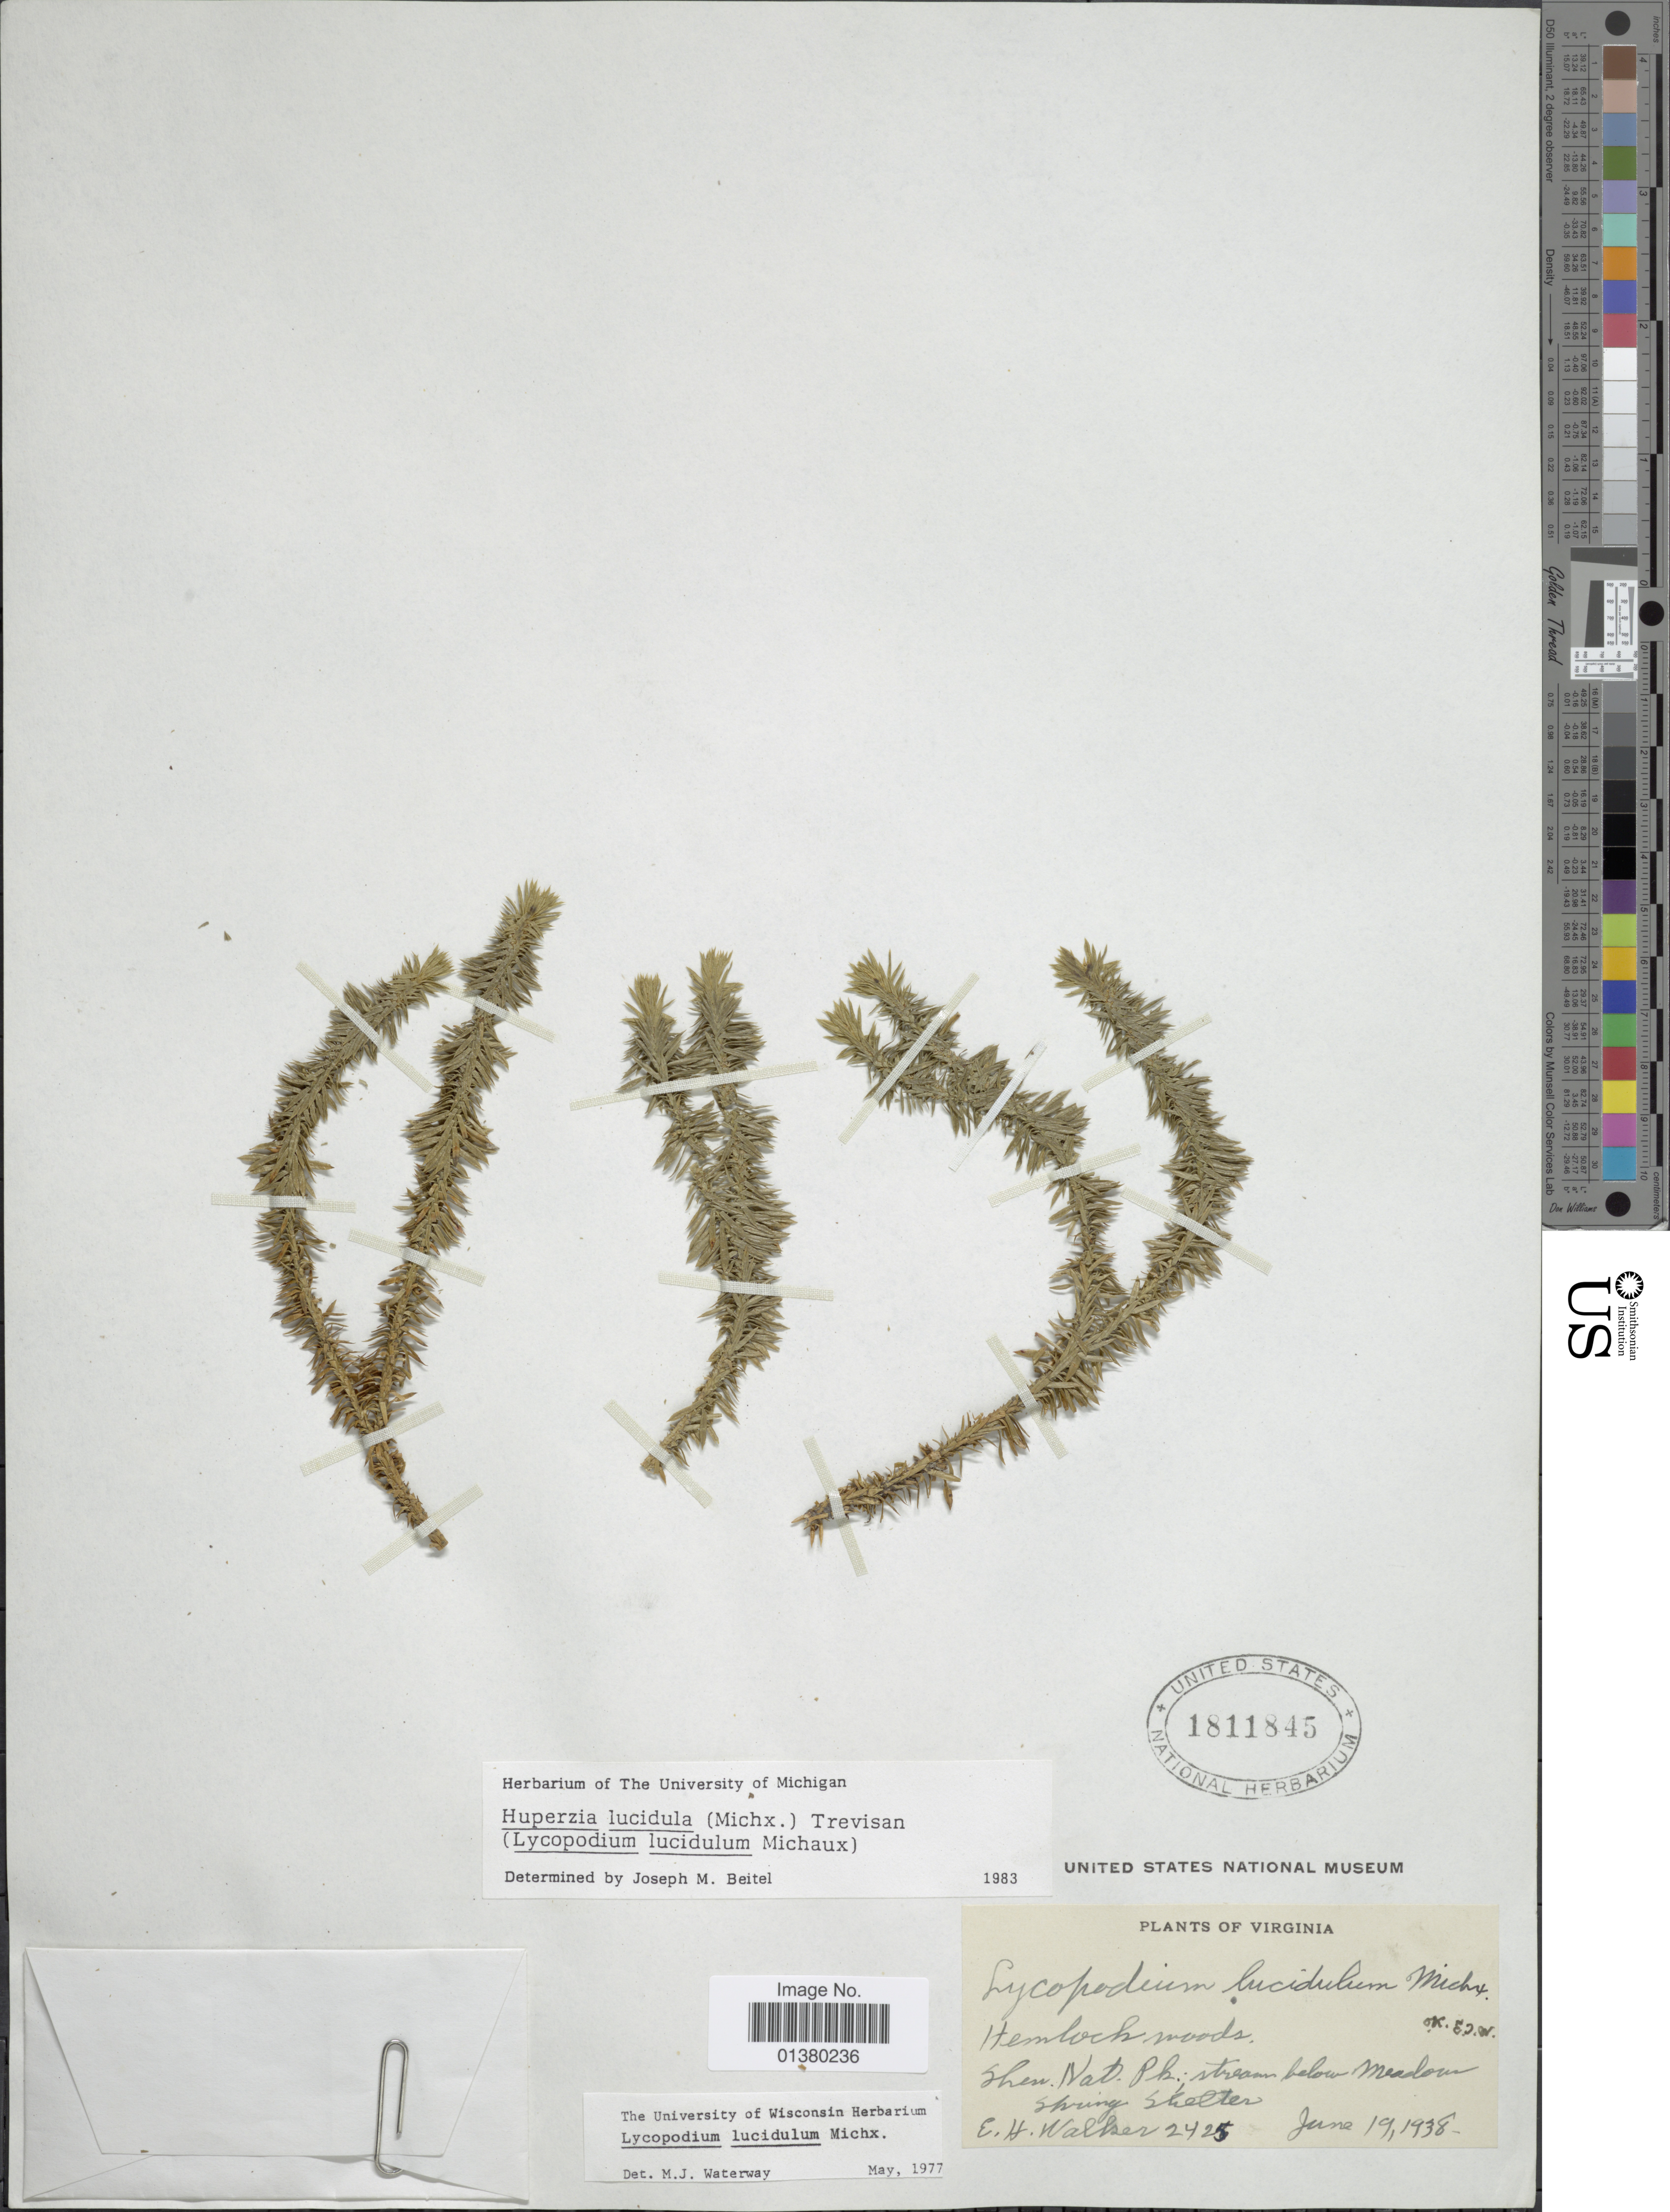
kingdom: Plantae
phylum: Tracheophyta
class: Lycopodiopsida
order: Lycopodiales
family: Lycopodiaceae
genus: Huperzia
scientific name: Huperzia lucidula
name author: (Michx.) Trevis.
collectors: E. H. Walker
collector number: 2425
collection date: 1938-06-19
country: United States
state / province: Virginia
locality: Hemlock woods. Shen. Nat. Pk. stream below Meadow Spring Shelter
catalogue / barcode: US 1811845